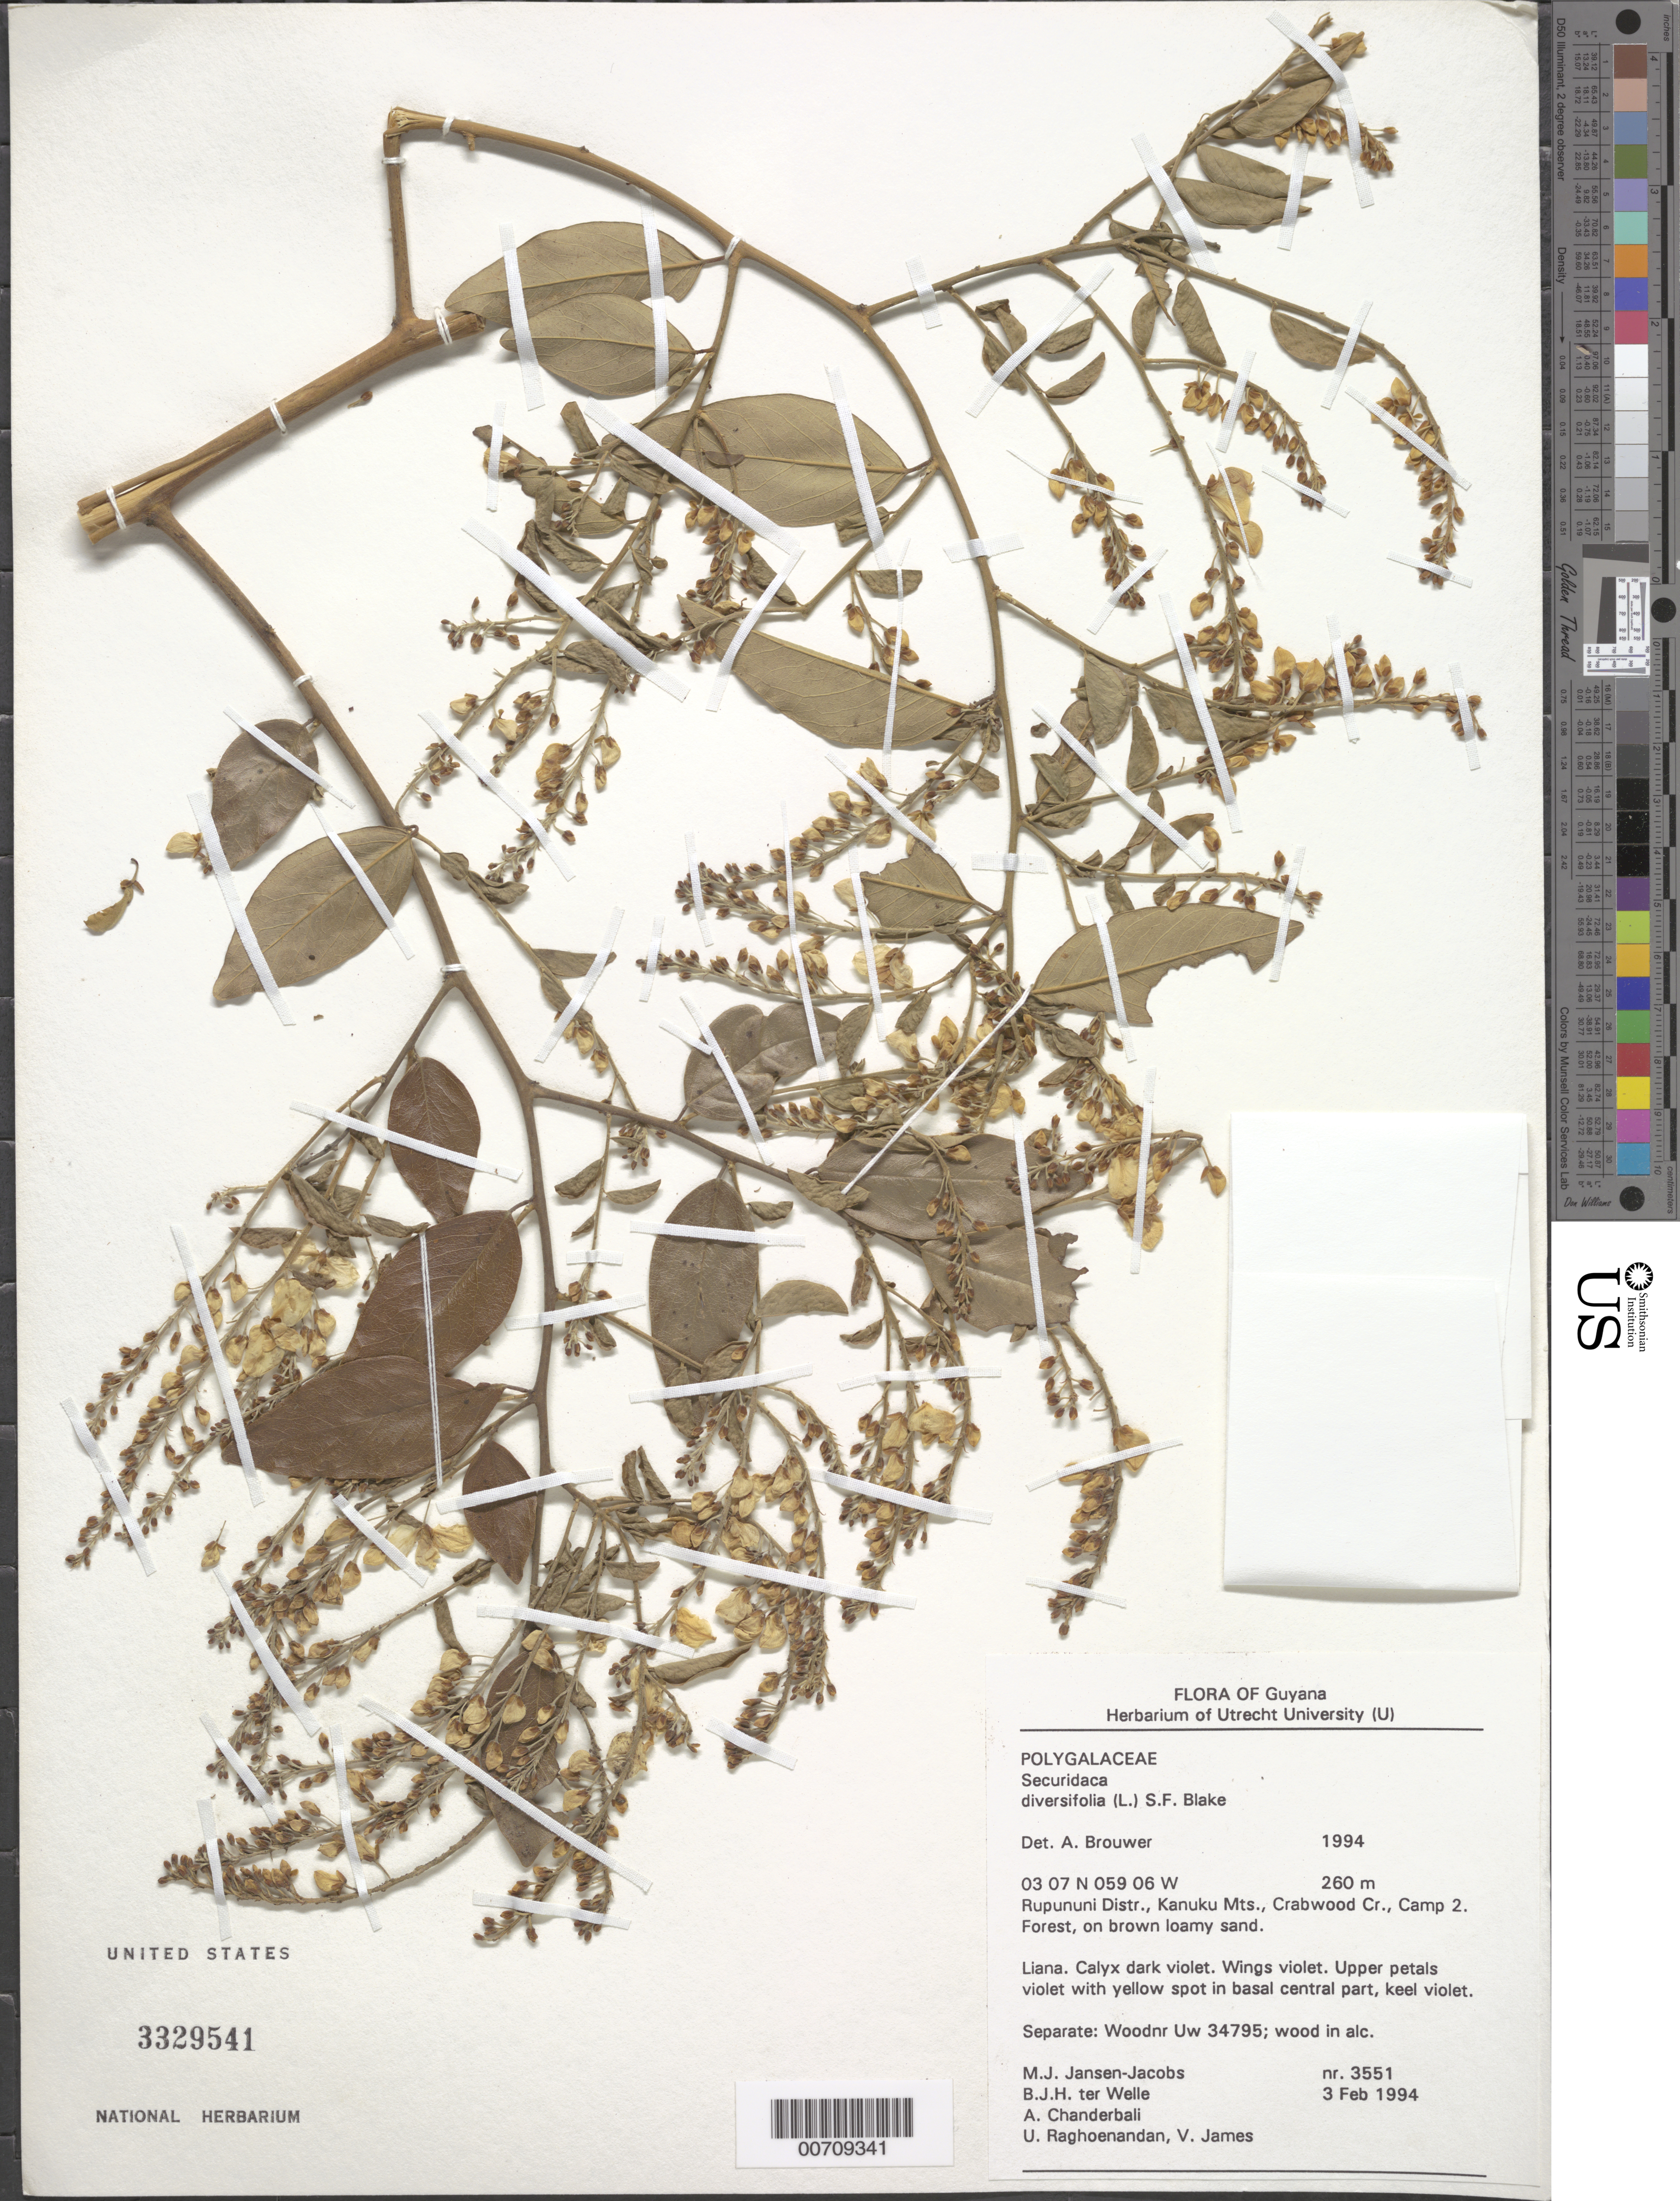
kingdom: Plantae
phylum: Tracheophyta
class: Magnoliopsida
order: Fabales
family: Polygalaceae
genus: Securidaca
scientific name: Securidaca diversifolia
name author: (L.) S.F. Blake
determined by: Jacobs-Brouwer, A.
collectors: M. J. Jansen-Jacobs, B. Welle, A. S. Chanderbali, U. Raghoenandan & V. James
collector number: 3551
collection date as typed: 3-Feb-94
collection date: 1994-02-03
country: Guyana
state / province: U. Takutu-U. Essequibo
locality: Crabwood Cr., Camp 2, Kanuku Mts., Rupununi District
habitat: Forest, on brown loamy sand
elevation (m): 260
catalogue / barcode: US 3329541